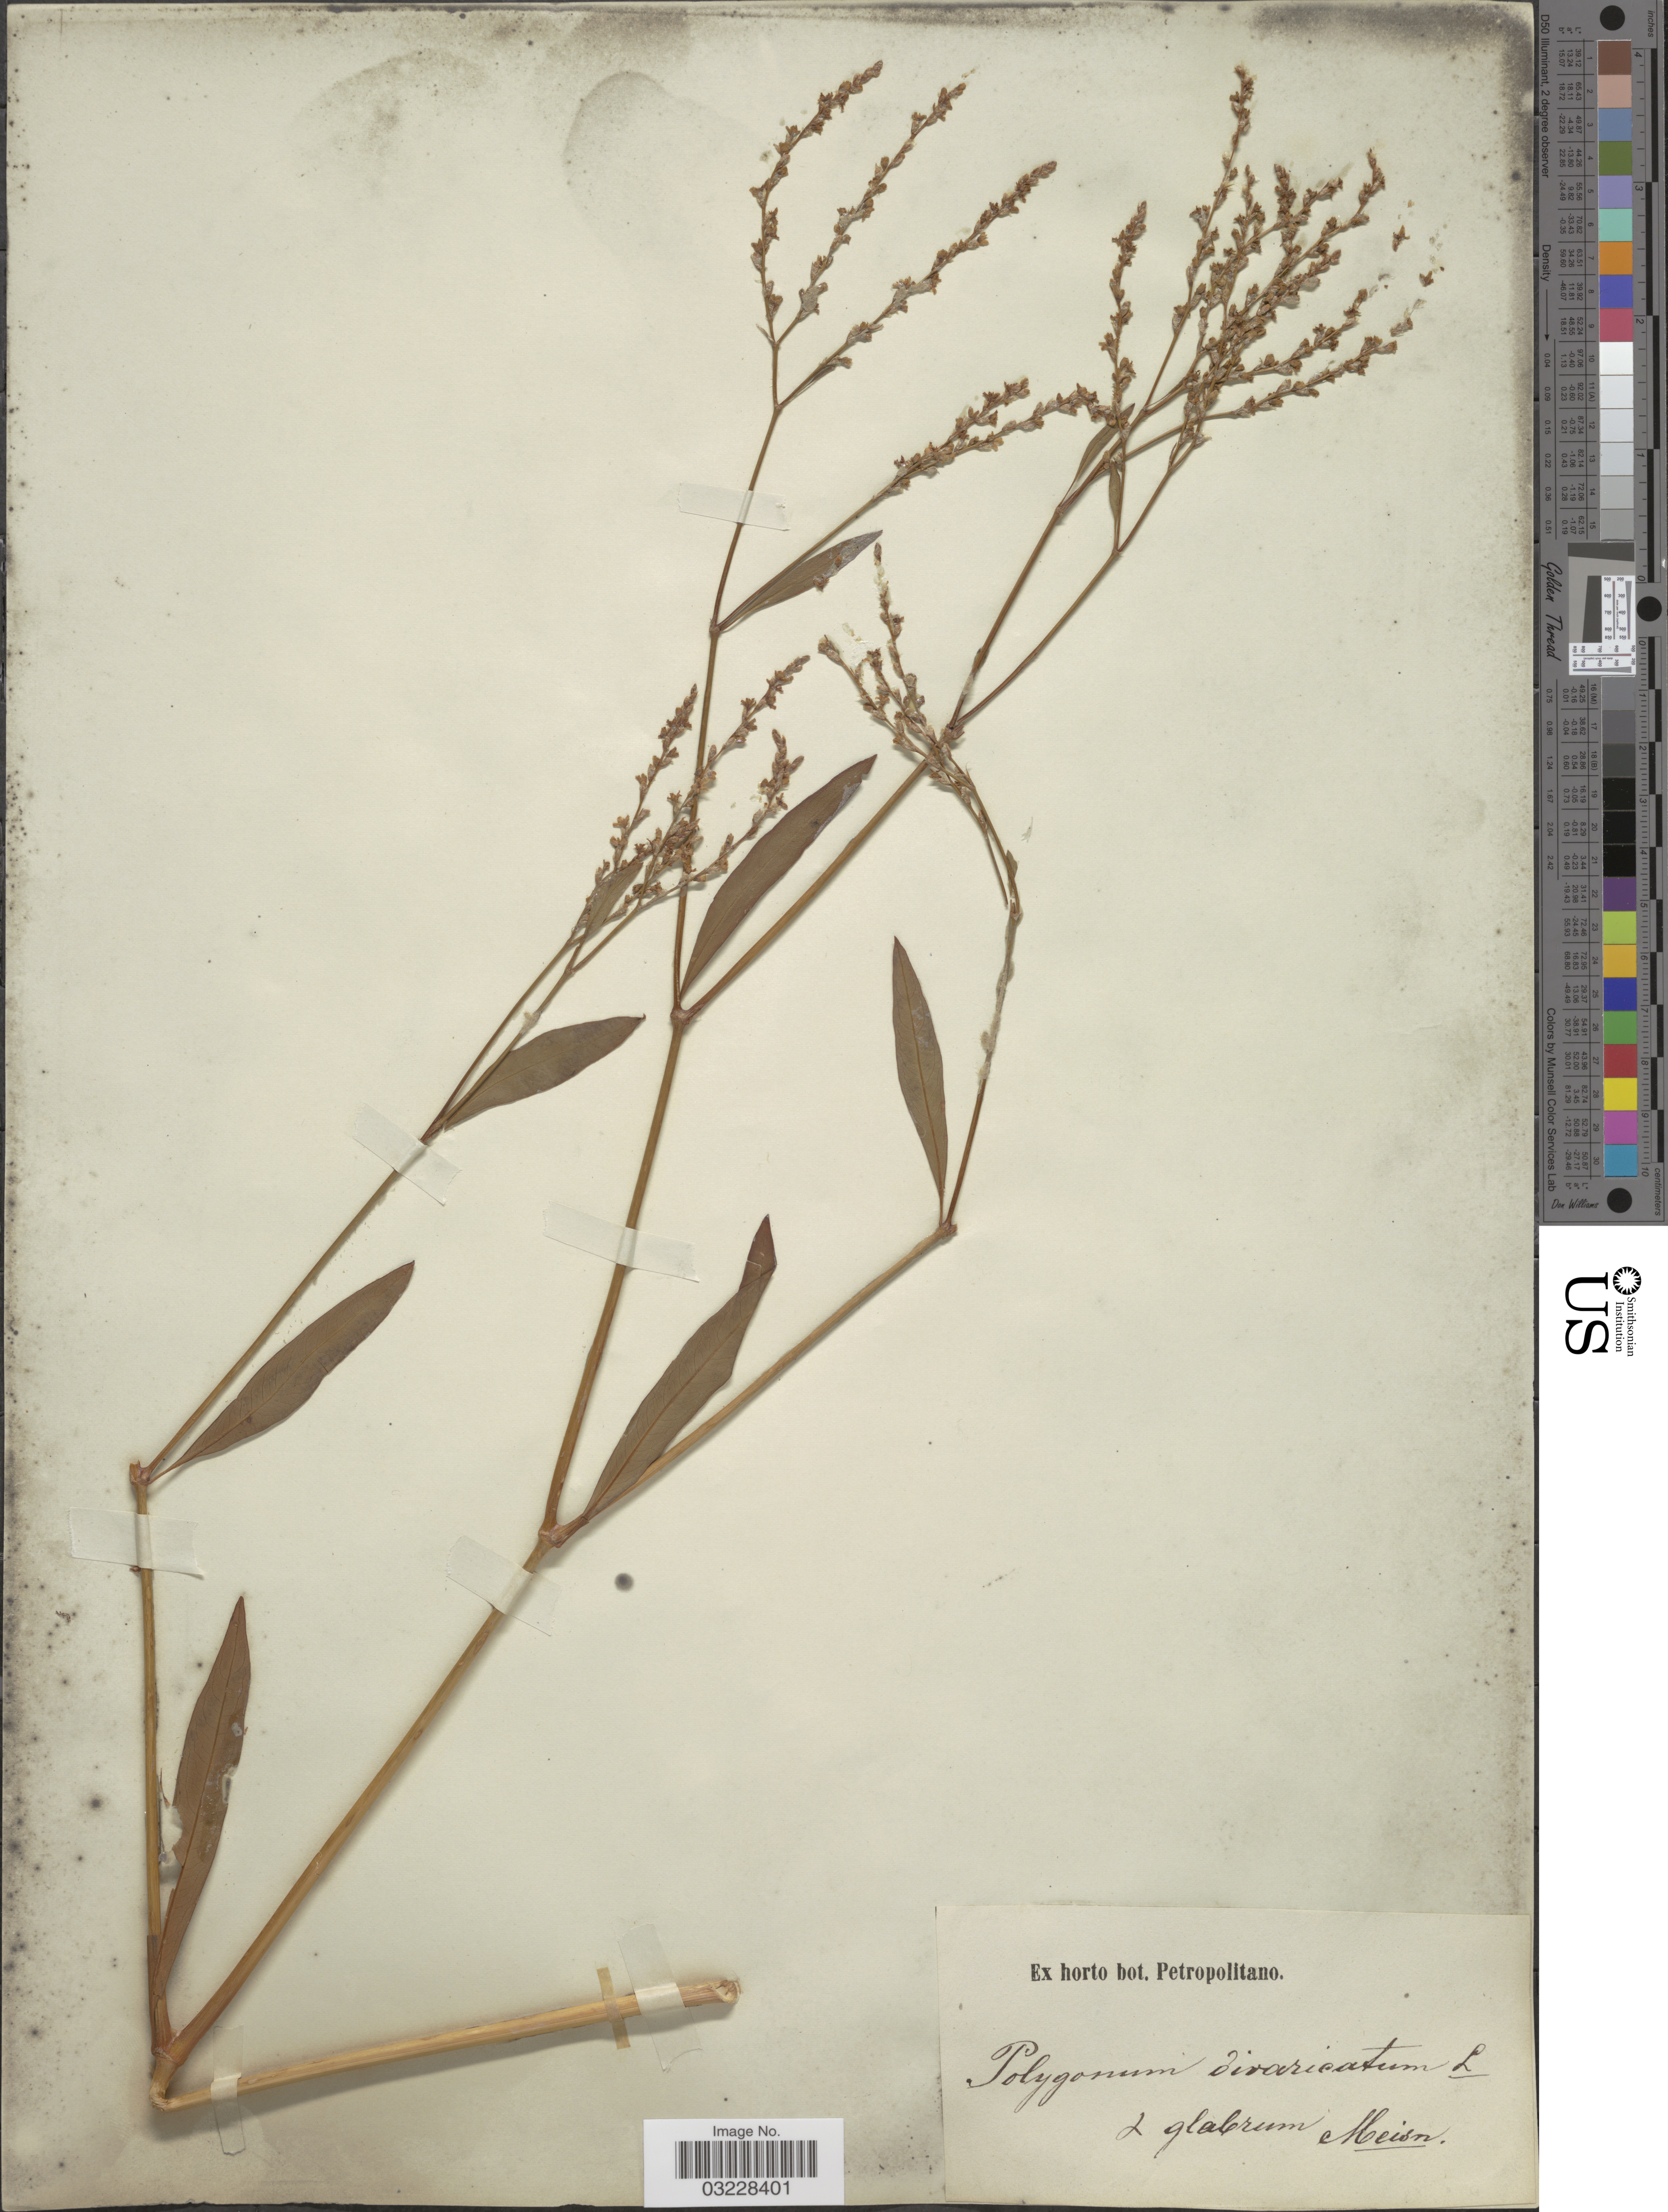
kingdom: Plantae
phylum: Tracheophyta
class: Magnoliopsida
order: Caryophyllales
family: Polygonaceae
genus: Koenigia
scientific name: Koenigia divaricata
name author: (L.) T.M. Schust. & Reveal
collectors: ex Horto Bot. Petropolitano